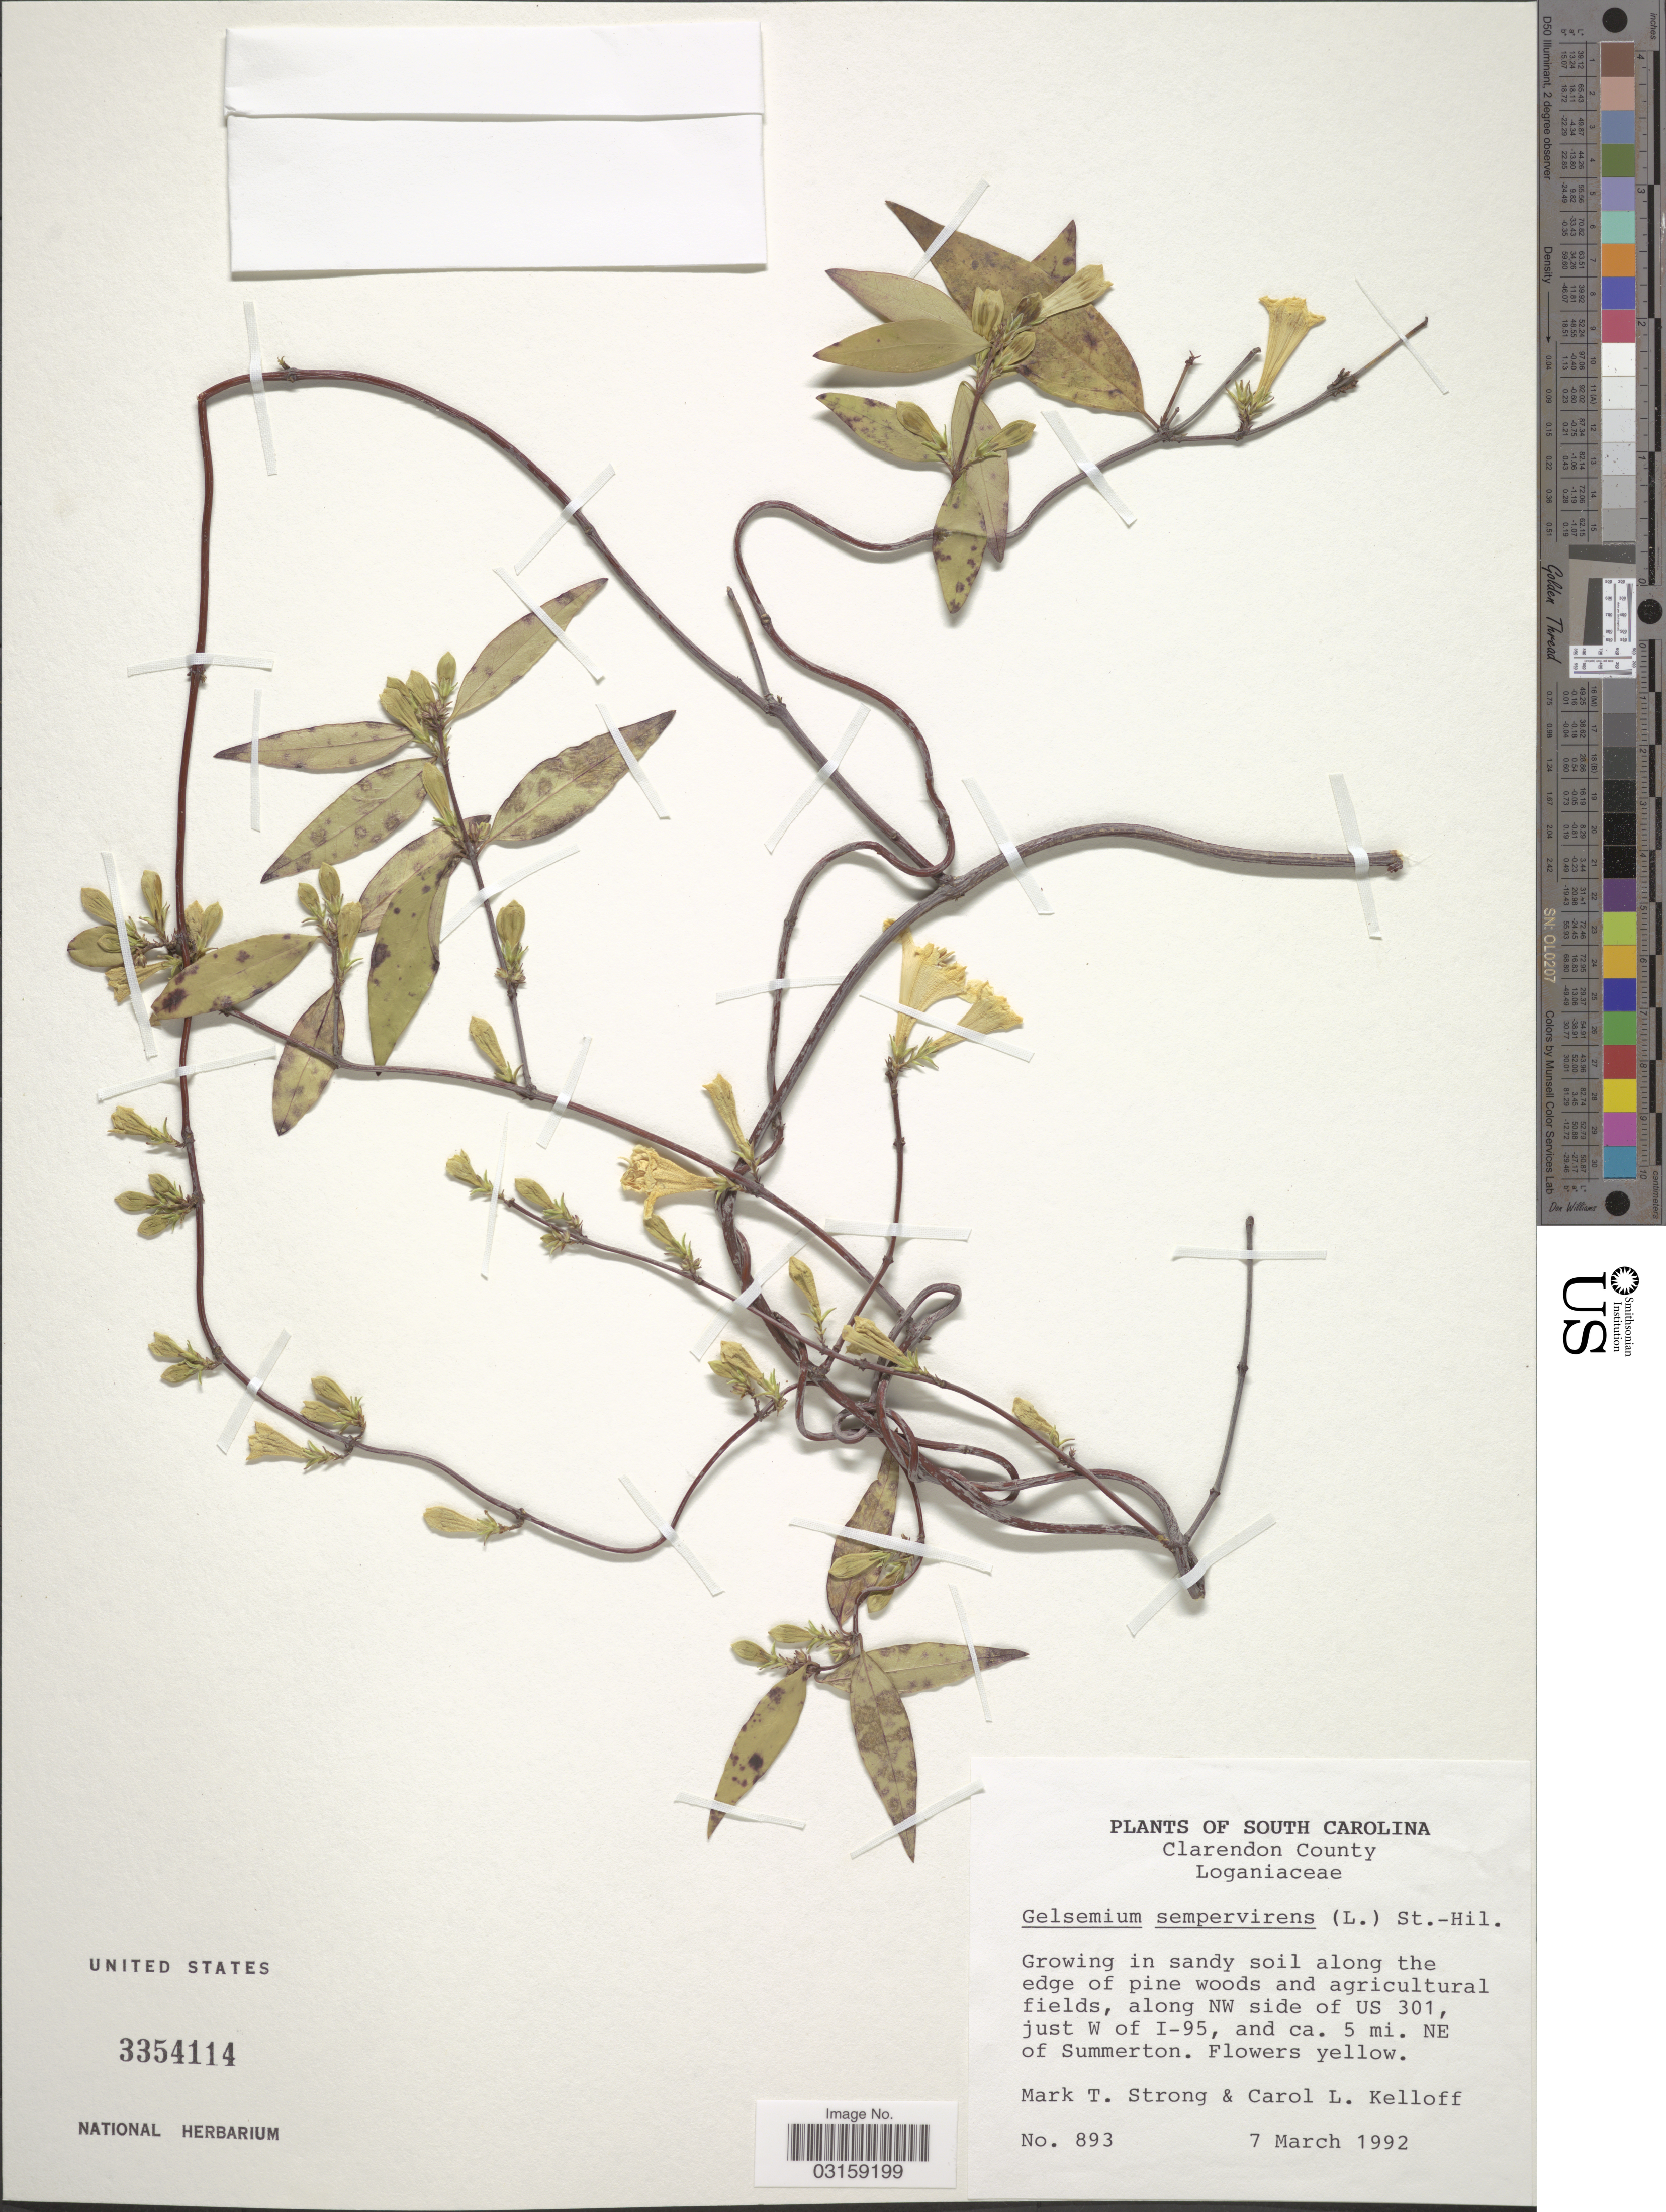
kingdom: Plantae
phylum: Tracheophyta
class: Magnoliopsida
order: Gentianales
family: Gelsemiaceae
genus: Gelsemium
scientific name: Gelsemium sempervirens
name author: (L.) J. St.-Hil.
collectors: M. T. Strong & C. L. Kelloff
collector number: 893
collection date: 1992-03-07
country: United States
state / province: South Carolina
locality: Clarendon County. Along NW side of US 301, just W of I-95, and ca. 5 mi. NE of Summerton.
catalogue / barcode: US 3354114